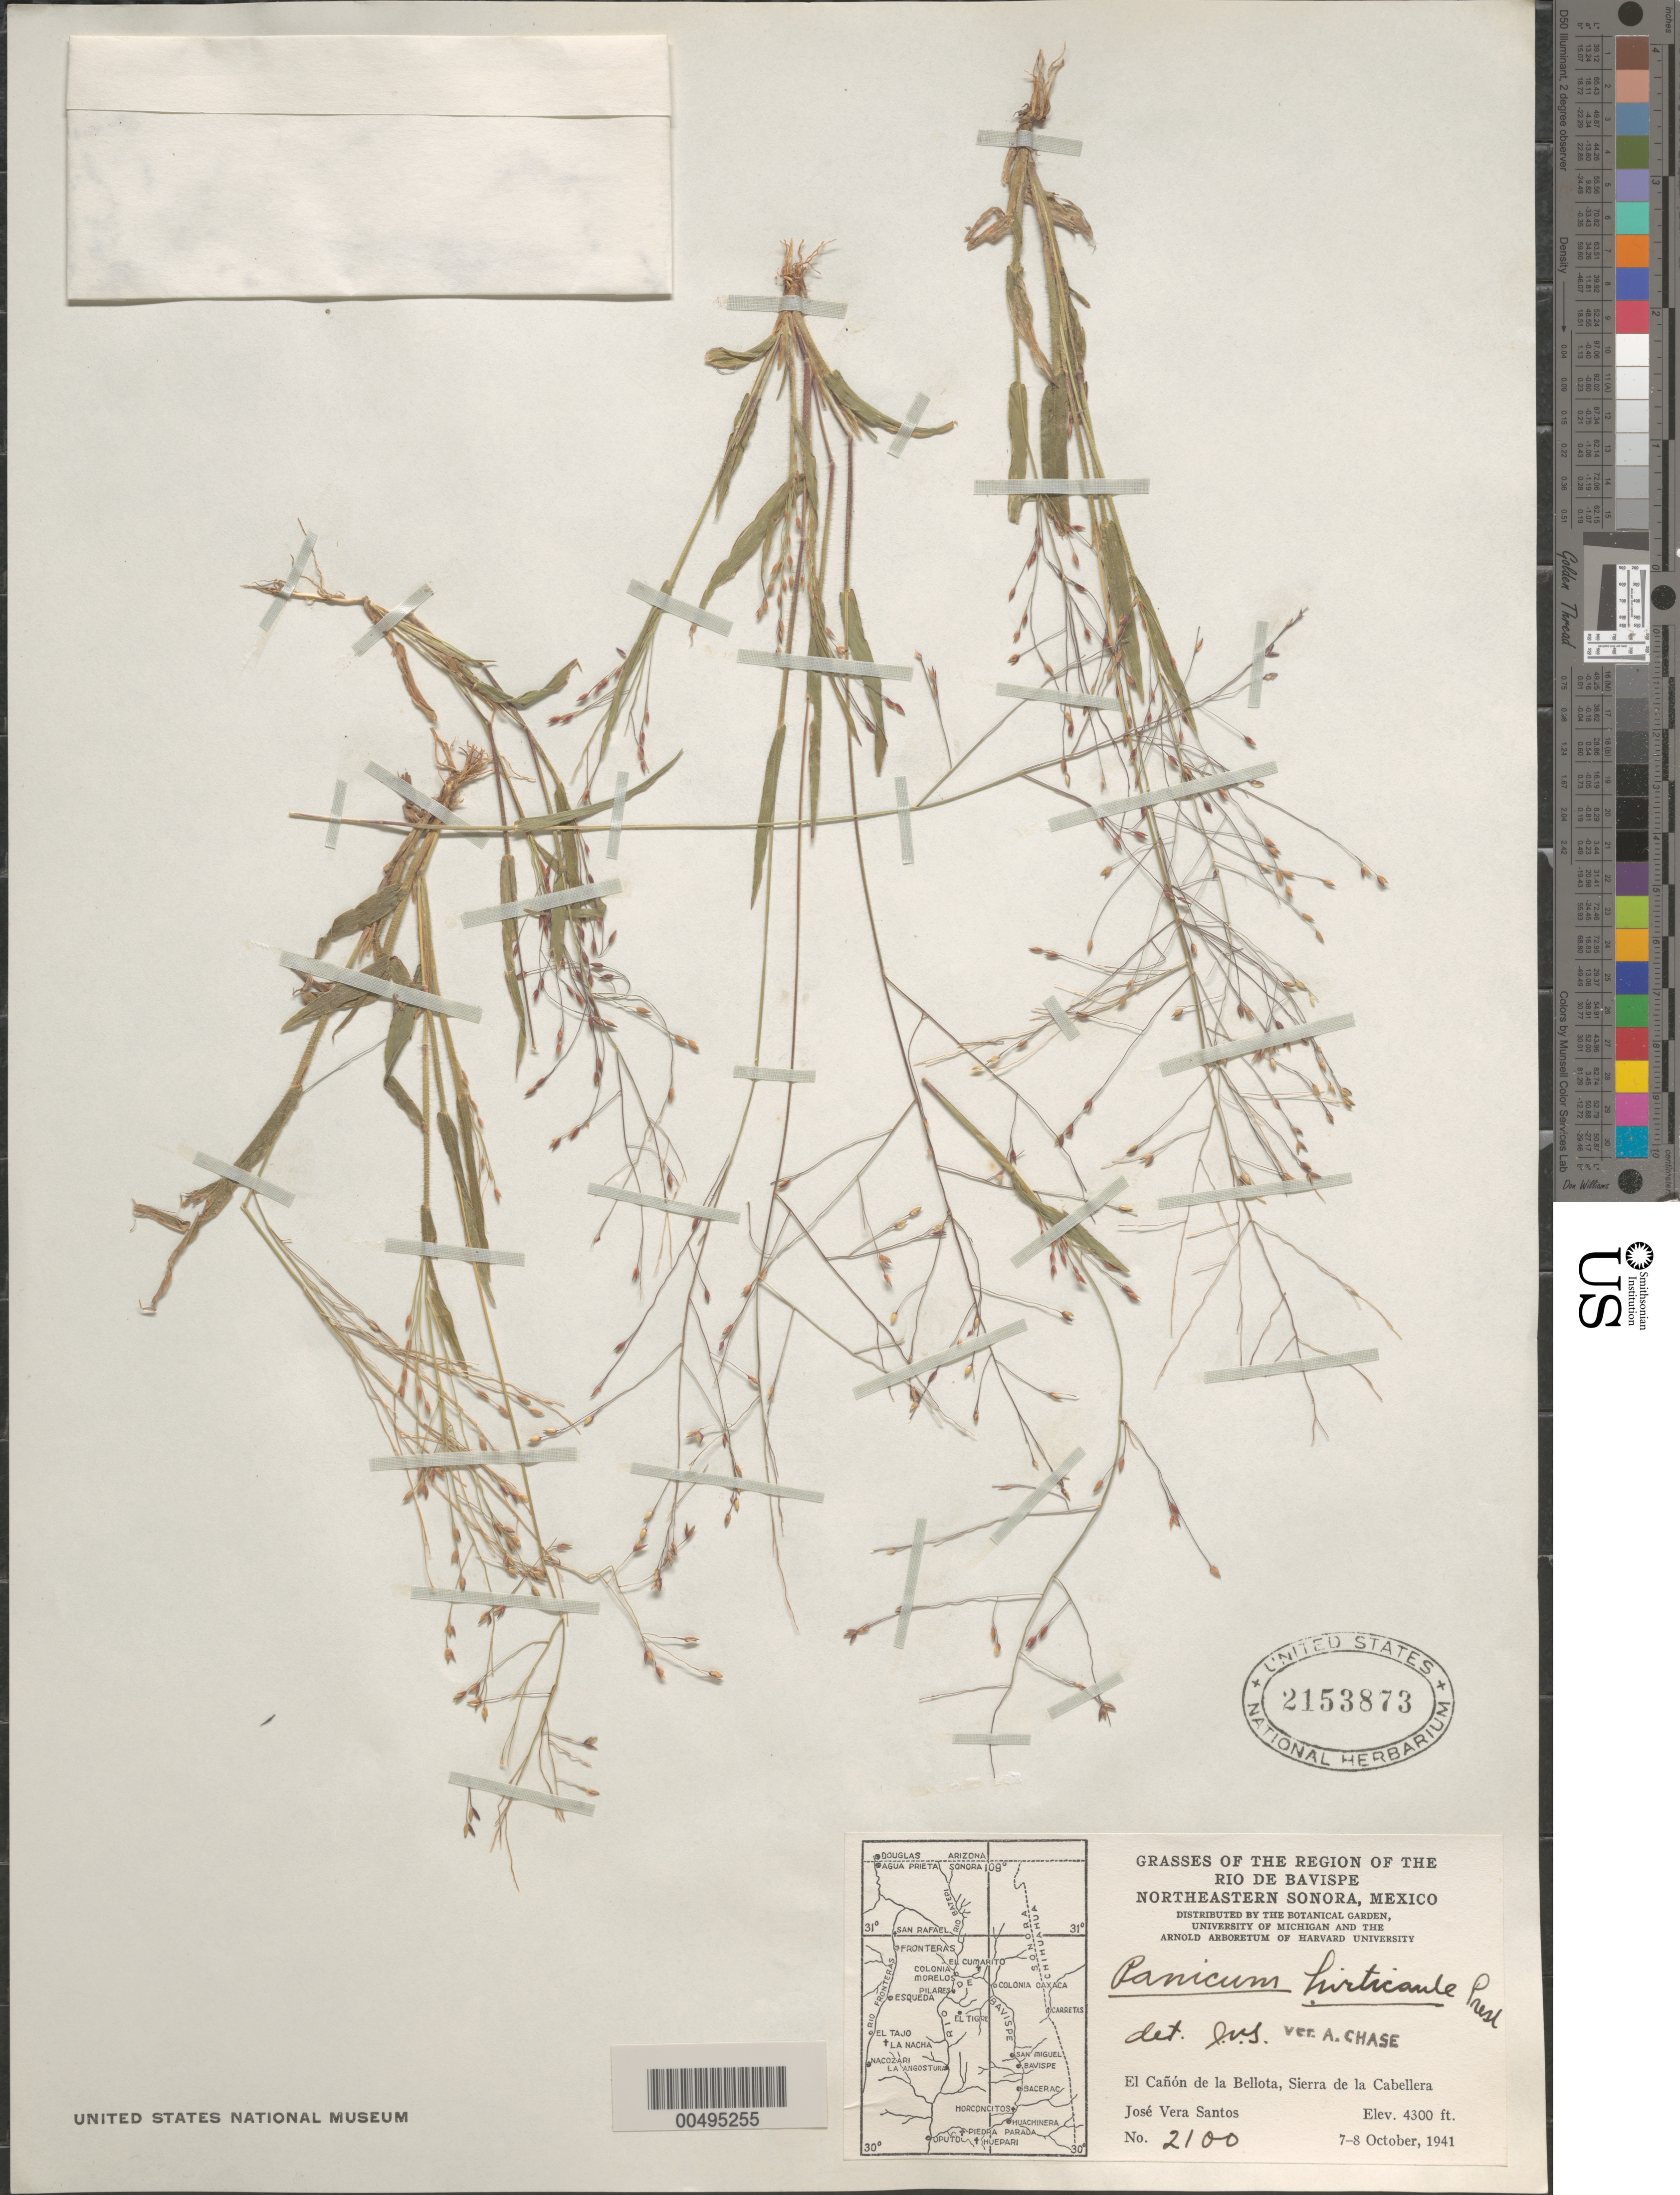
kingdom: Plantae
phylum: Tracheophyta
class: Liliopsida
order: Poales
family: Poaceae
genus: Panicum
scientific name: Panicum hirticaule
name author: J. Presl in C. Presl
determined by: Santos, J. V.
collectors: J. V. Santos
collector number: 2100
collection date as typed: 7 Oct 1941 to 8 Oct 1941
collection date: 1941-10-07/1941-10-08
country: Mexico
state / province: Sonora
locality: Region of the Rio de Bavispe, NE Sonora, El Ca¤¢n de la Bellota, Sierra de la Cabellera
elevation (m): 1311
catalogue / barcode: US 2153873